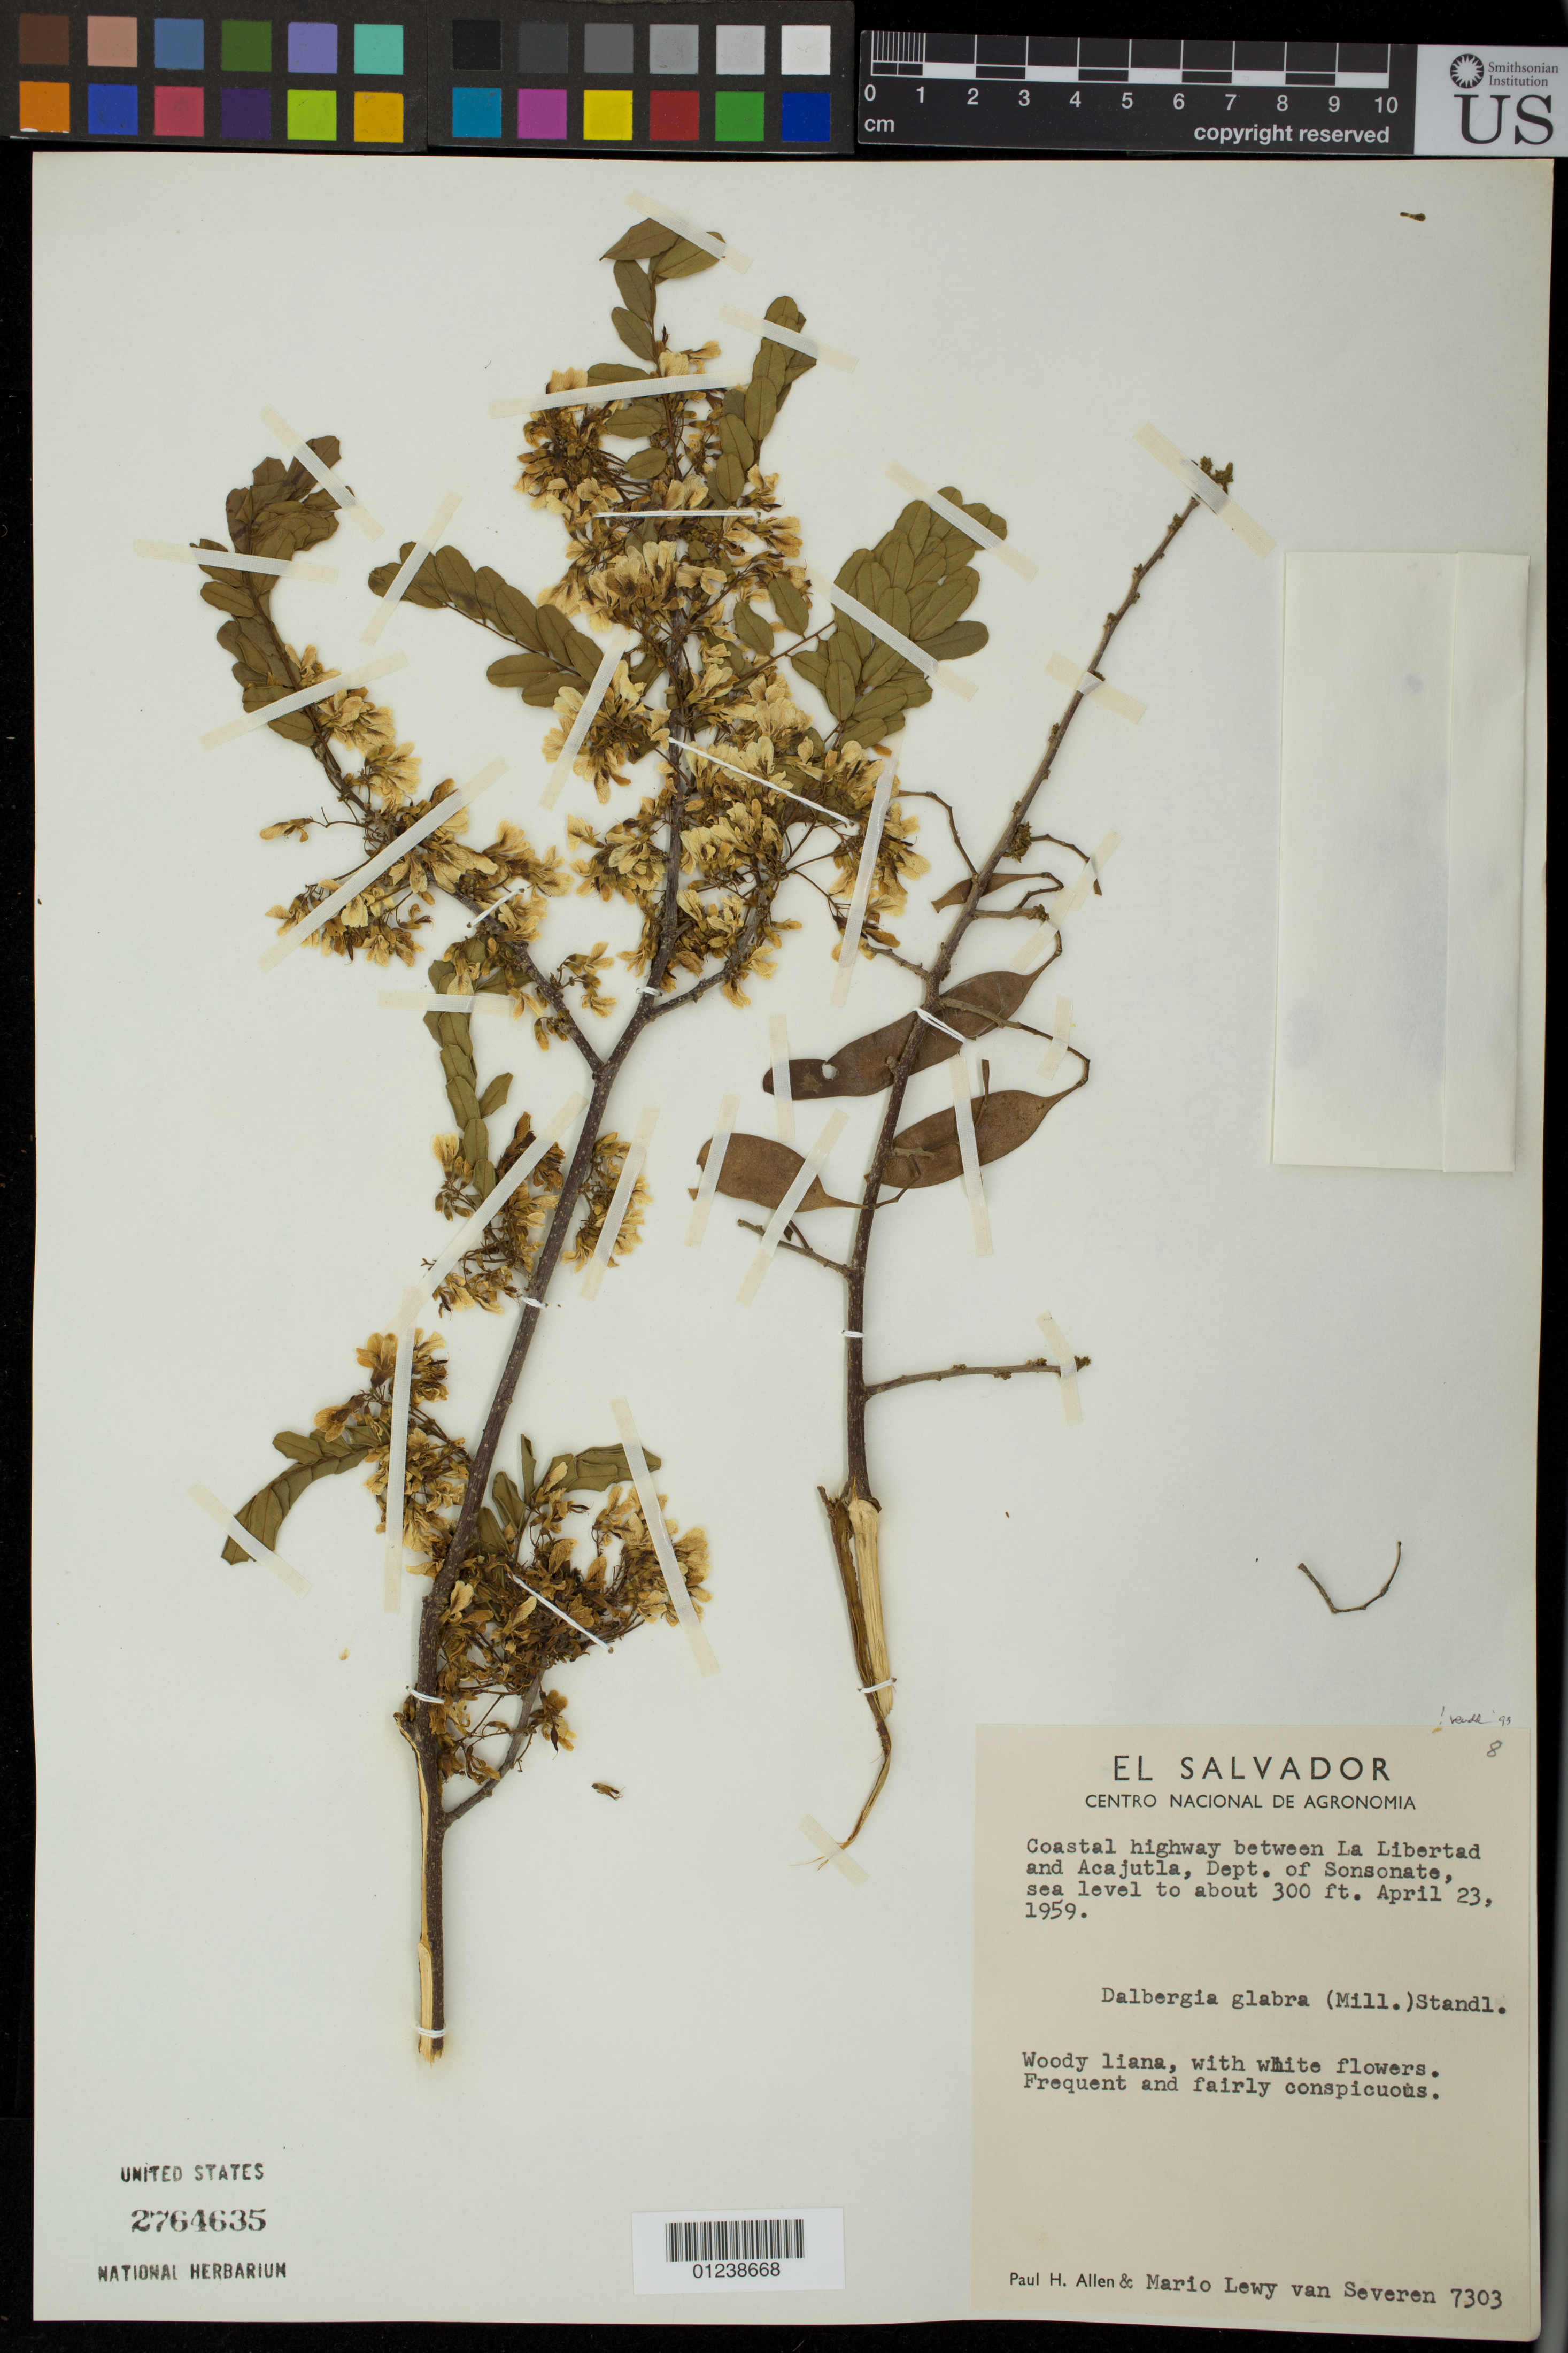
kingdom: Plantae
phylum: Tracheophyta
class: Magnoliopsida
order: Fabales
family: Fabaceae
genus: Dalbergia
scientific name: Dalbergia glabra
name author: (Mill.) Standl.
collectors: P. H. Allen & M. Van Severen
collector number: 7303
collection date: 1959-04-23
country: El Salvador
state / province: Sonsonate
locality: Coastal highway between La Libertad and Acajutla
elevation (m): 0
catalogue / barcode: US 2764635